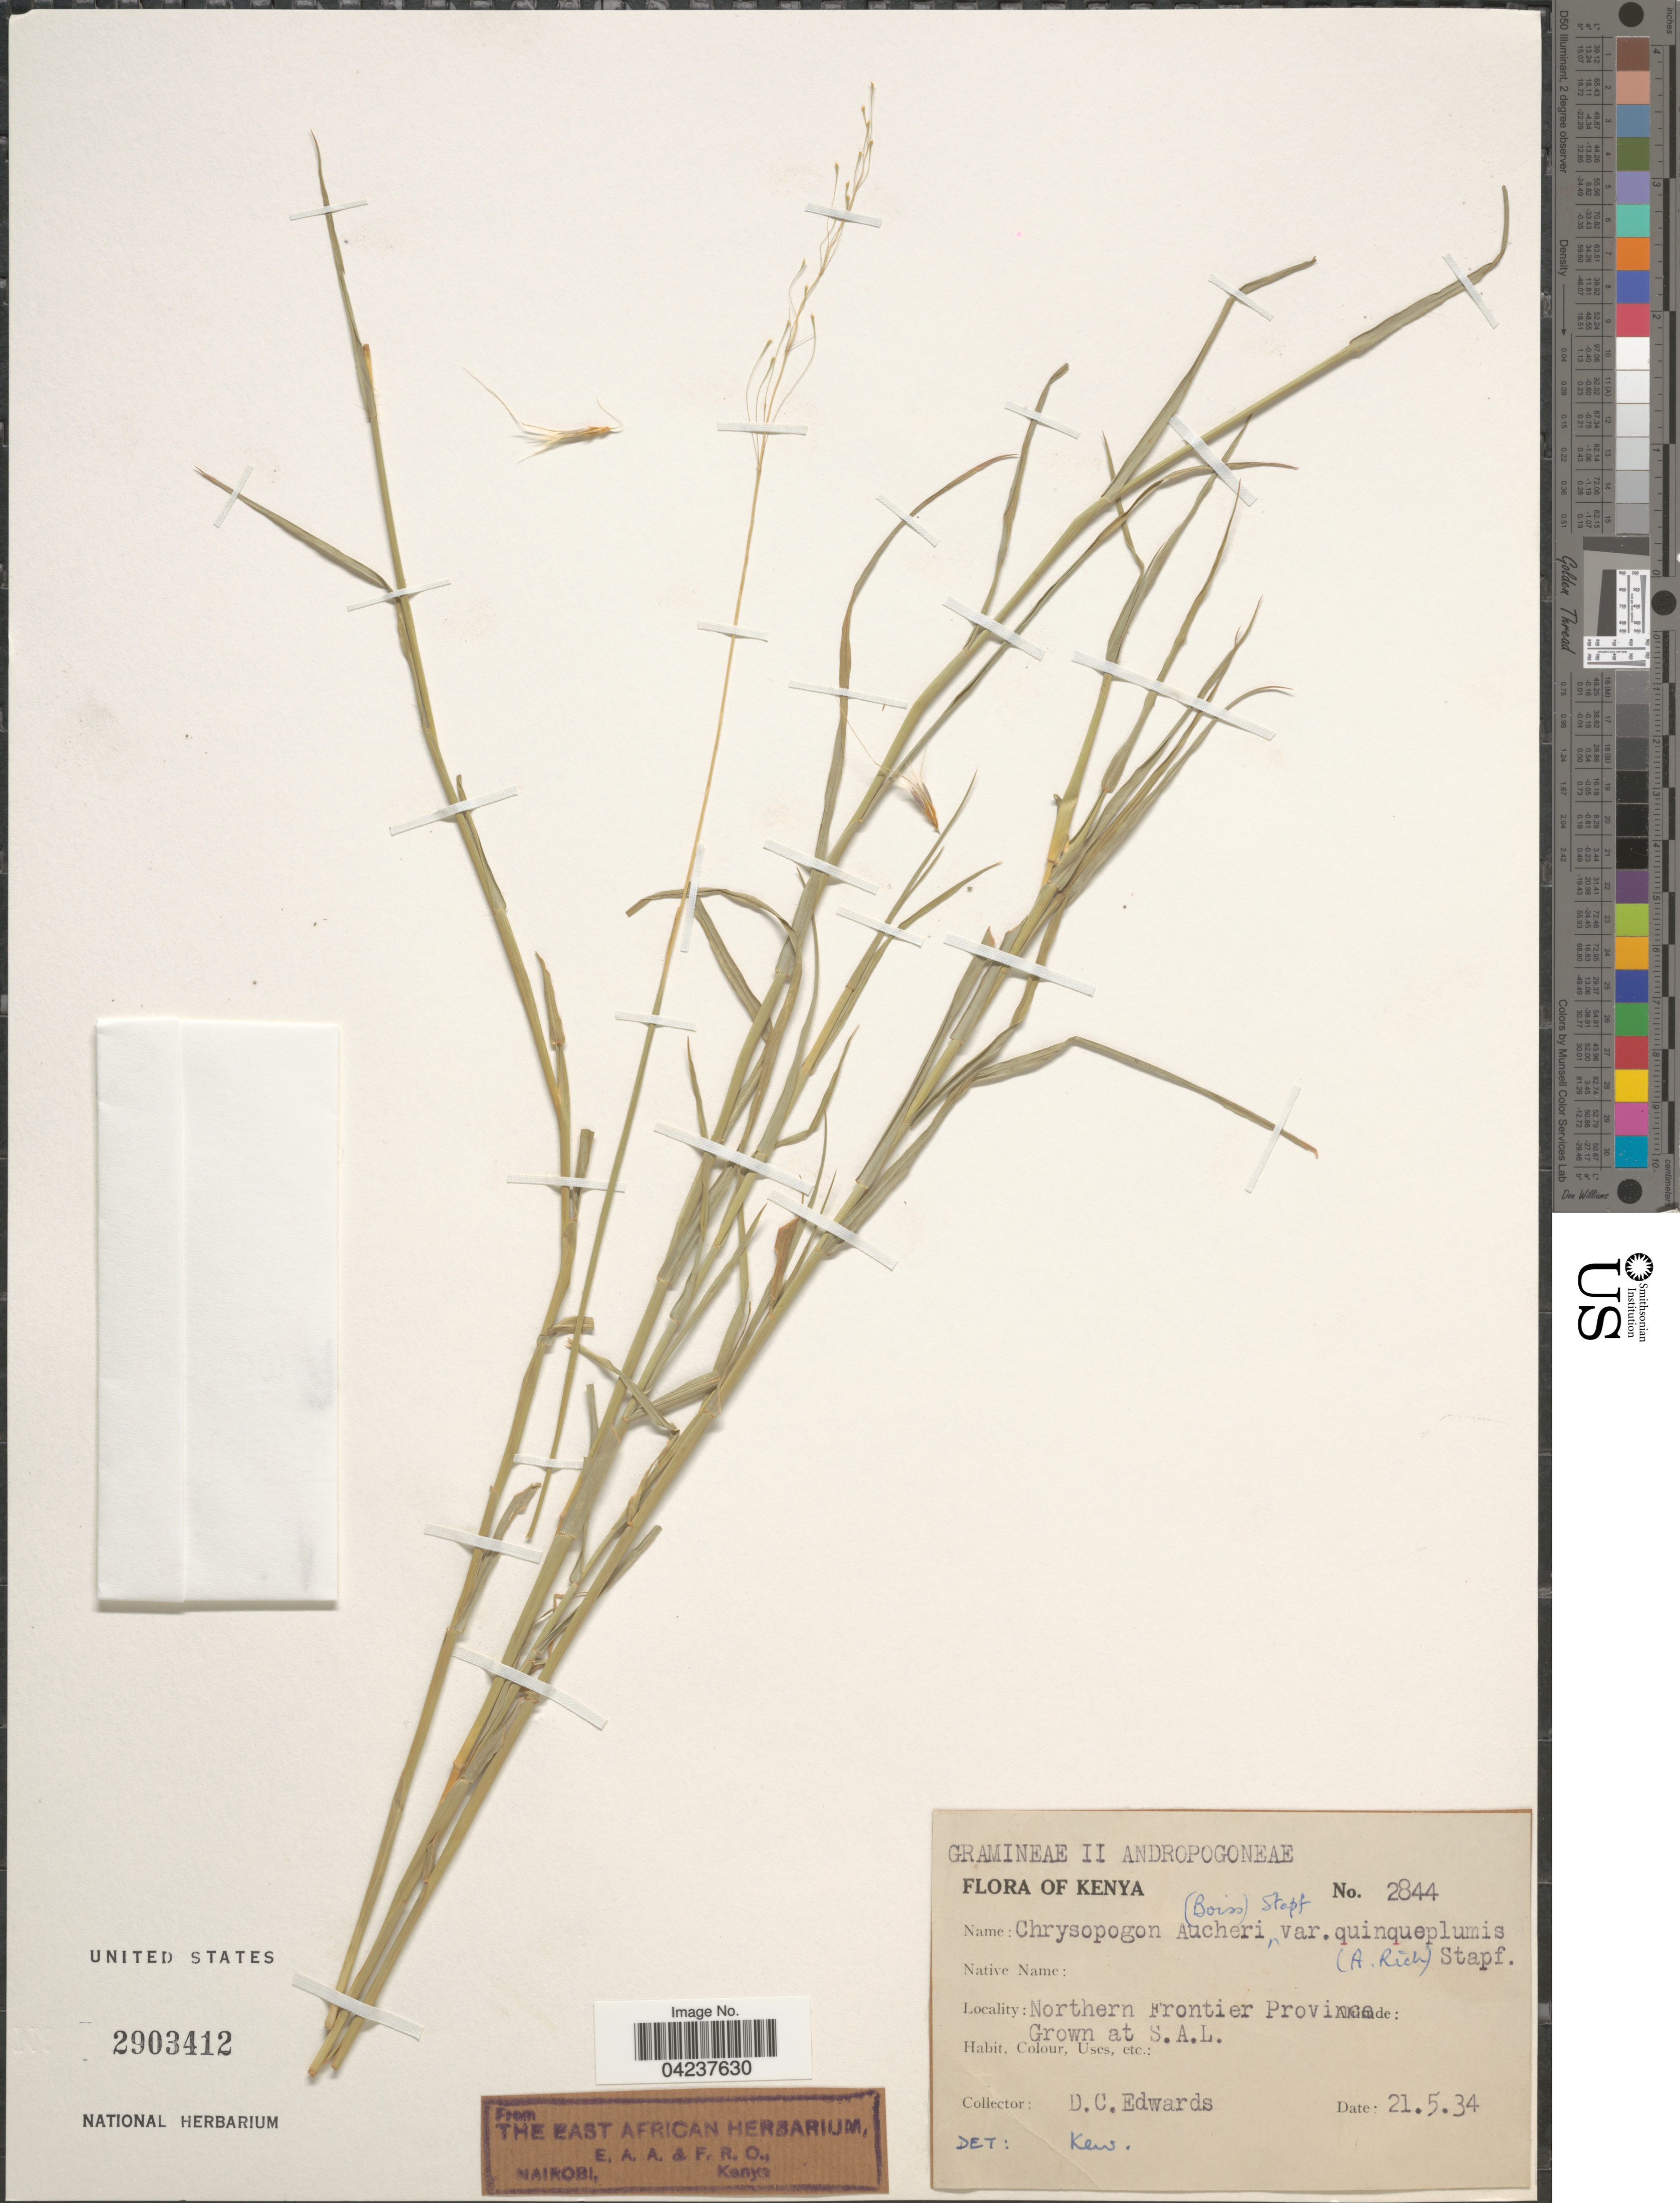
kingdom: Plantae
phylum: Tracheophyta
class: Liliopsida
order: Poales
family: Poaceae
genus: Chrysopogon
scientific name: Chrysopogon plumulosus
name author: Hochst.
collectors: D. Edwards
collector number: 2844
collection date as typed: Transcribed d/m/y: 21/5/34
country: Kenya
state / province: Nairobi Area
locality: At S.A.L.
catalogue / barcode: US 2903412